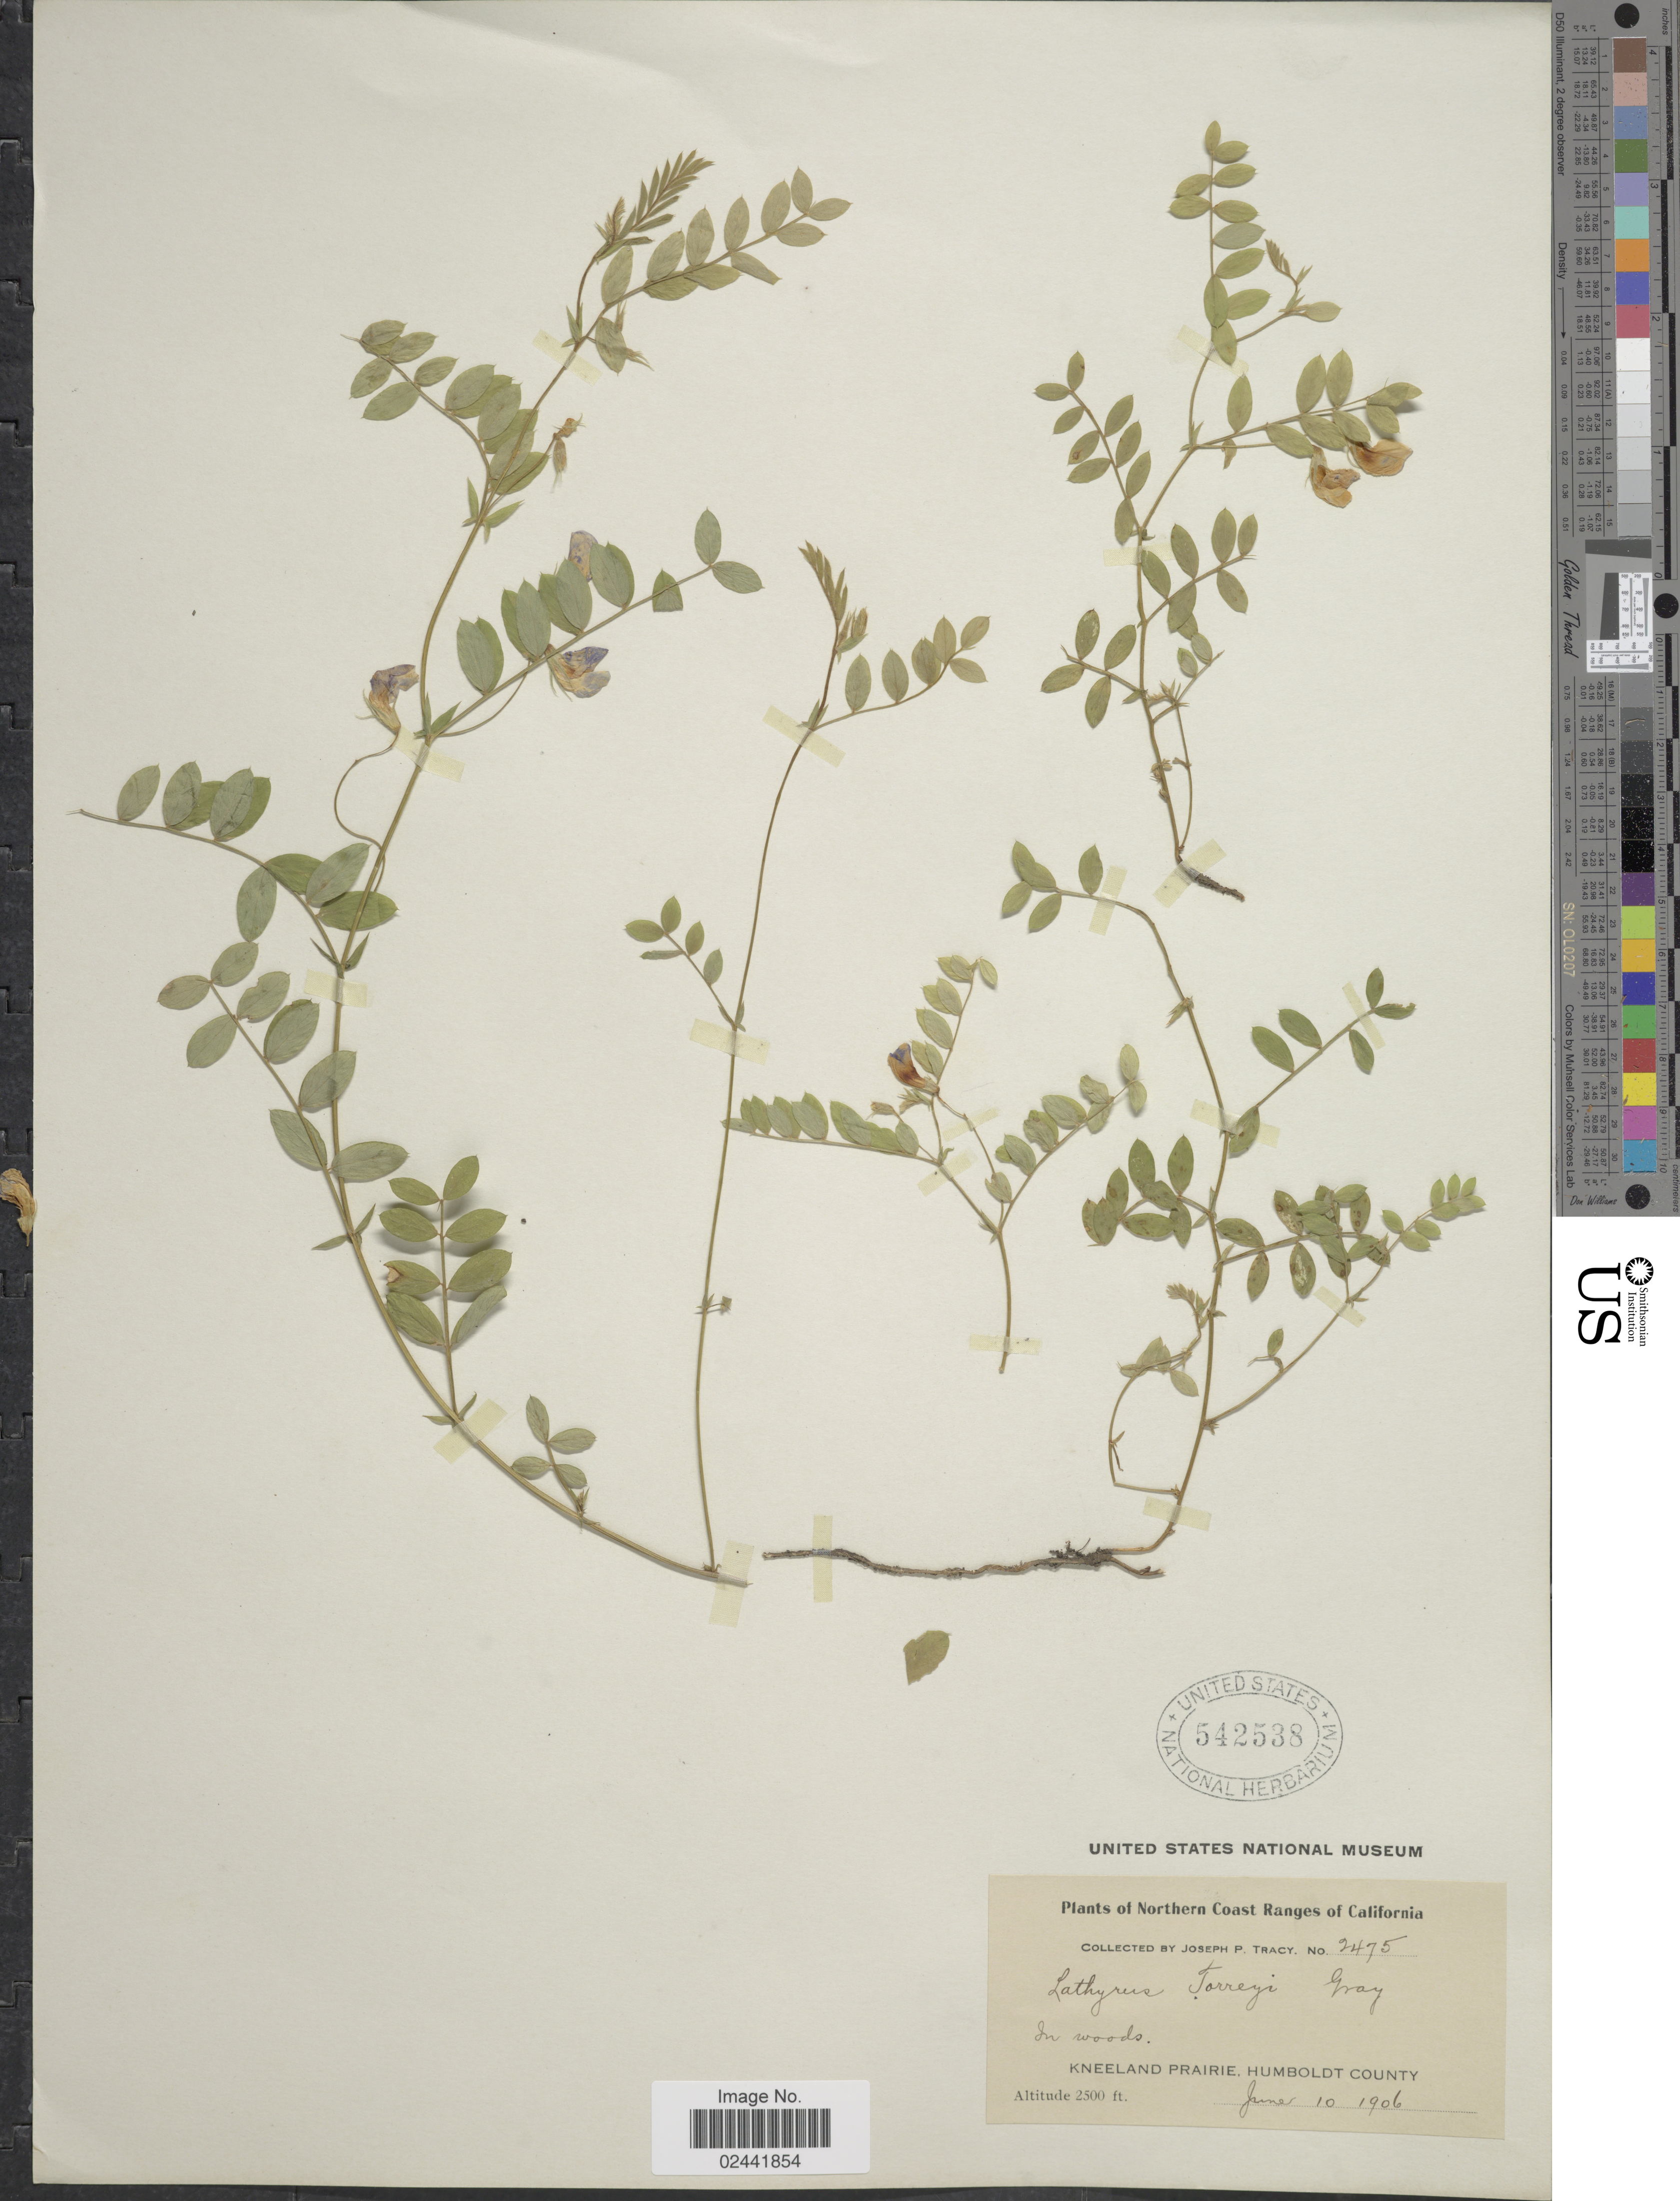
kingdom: Plantae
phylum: Tracheophyta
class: Magnoliopsida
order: Fabales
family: Fabaceae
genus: Lathyrus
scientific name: Lathyrus torreyi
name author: A. Gray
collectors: J. Tracy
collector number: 2475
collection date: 1906-06-10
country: United States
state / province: California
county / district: Humboldt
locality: Northern Coast Ranges of California, Kneeland Prairie, Humboldt County, in woods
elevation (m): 762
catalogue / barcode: US 542538